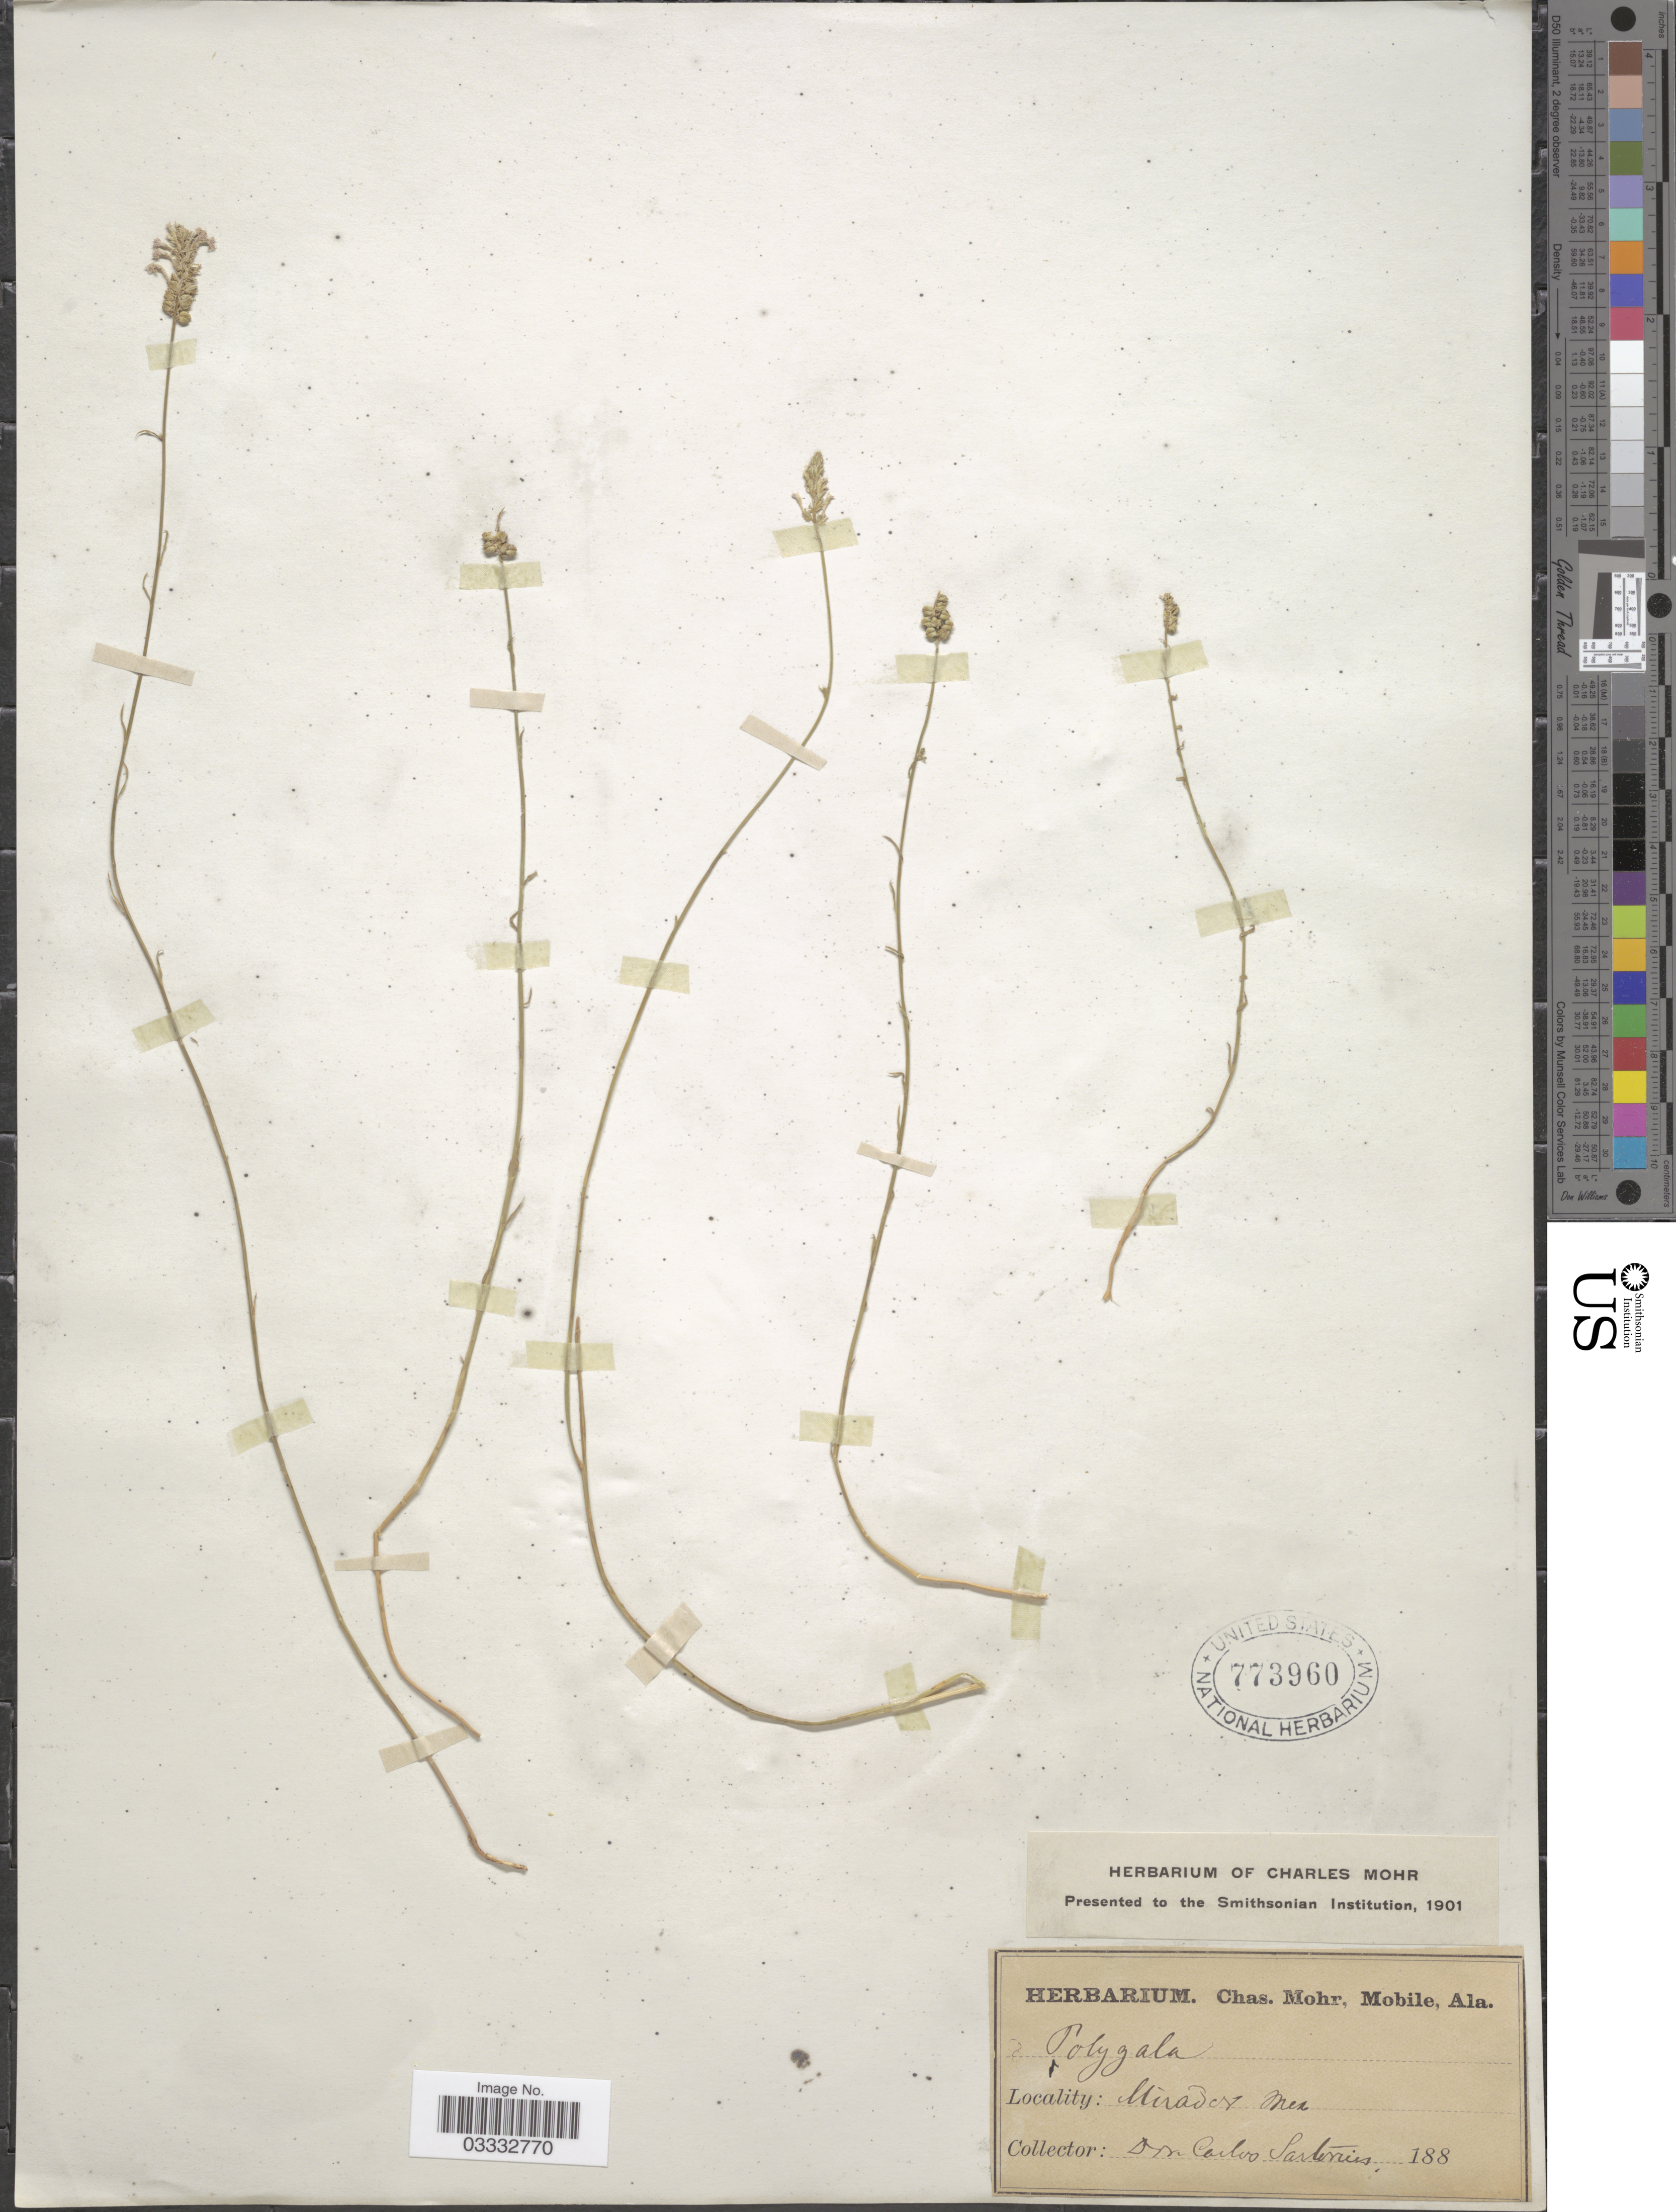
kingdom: Plantae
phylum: Tracheophyta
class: Magnoliopsida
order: Fabales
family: Polygalaceae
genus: Polygala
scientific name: Polygala incarnata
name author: L.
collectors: C. Sartorius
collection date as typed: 188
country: Mexico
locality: Mirador.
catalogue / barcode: US 773960